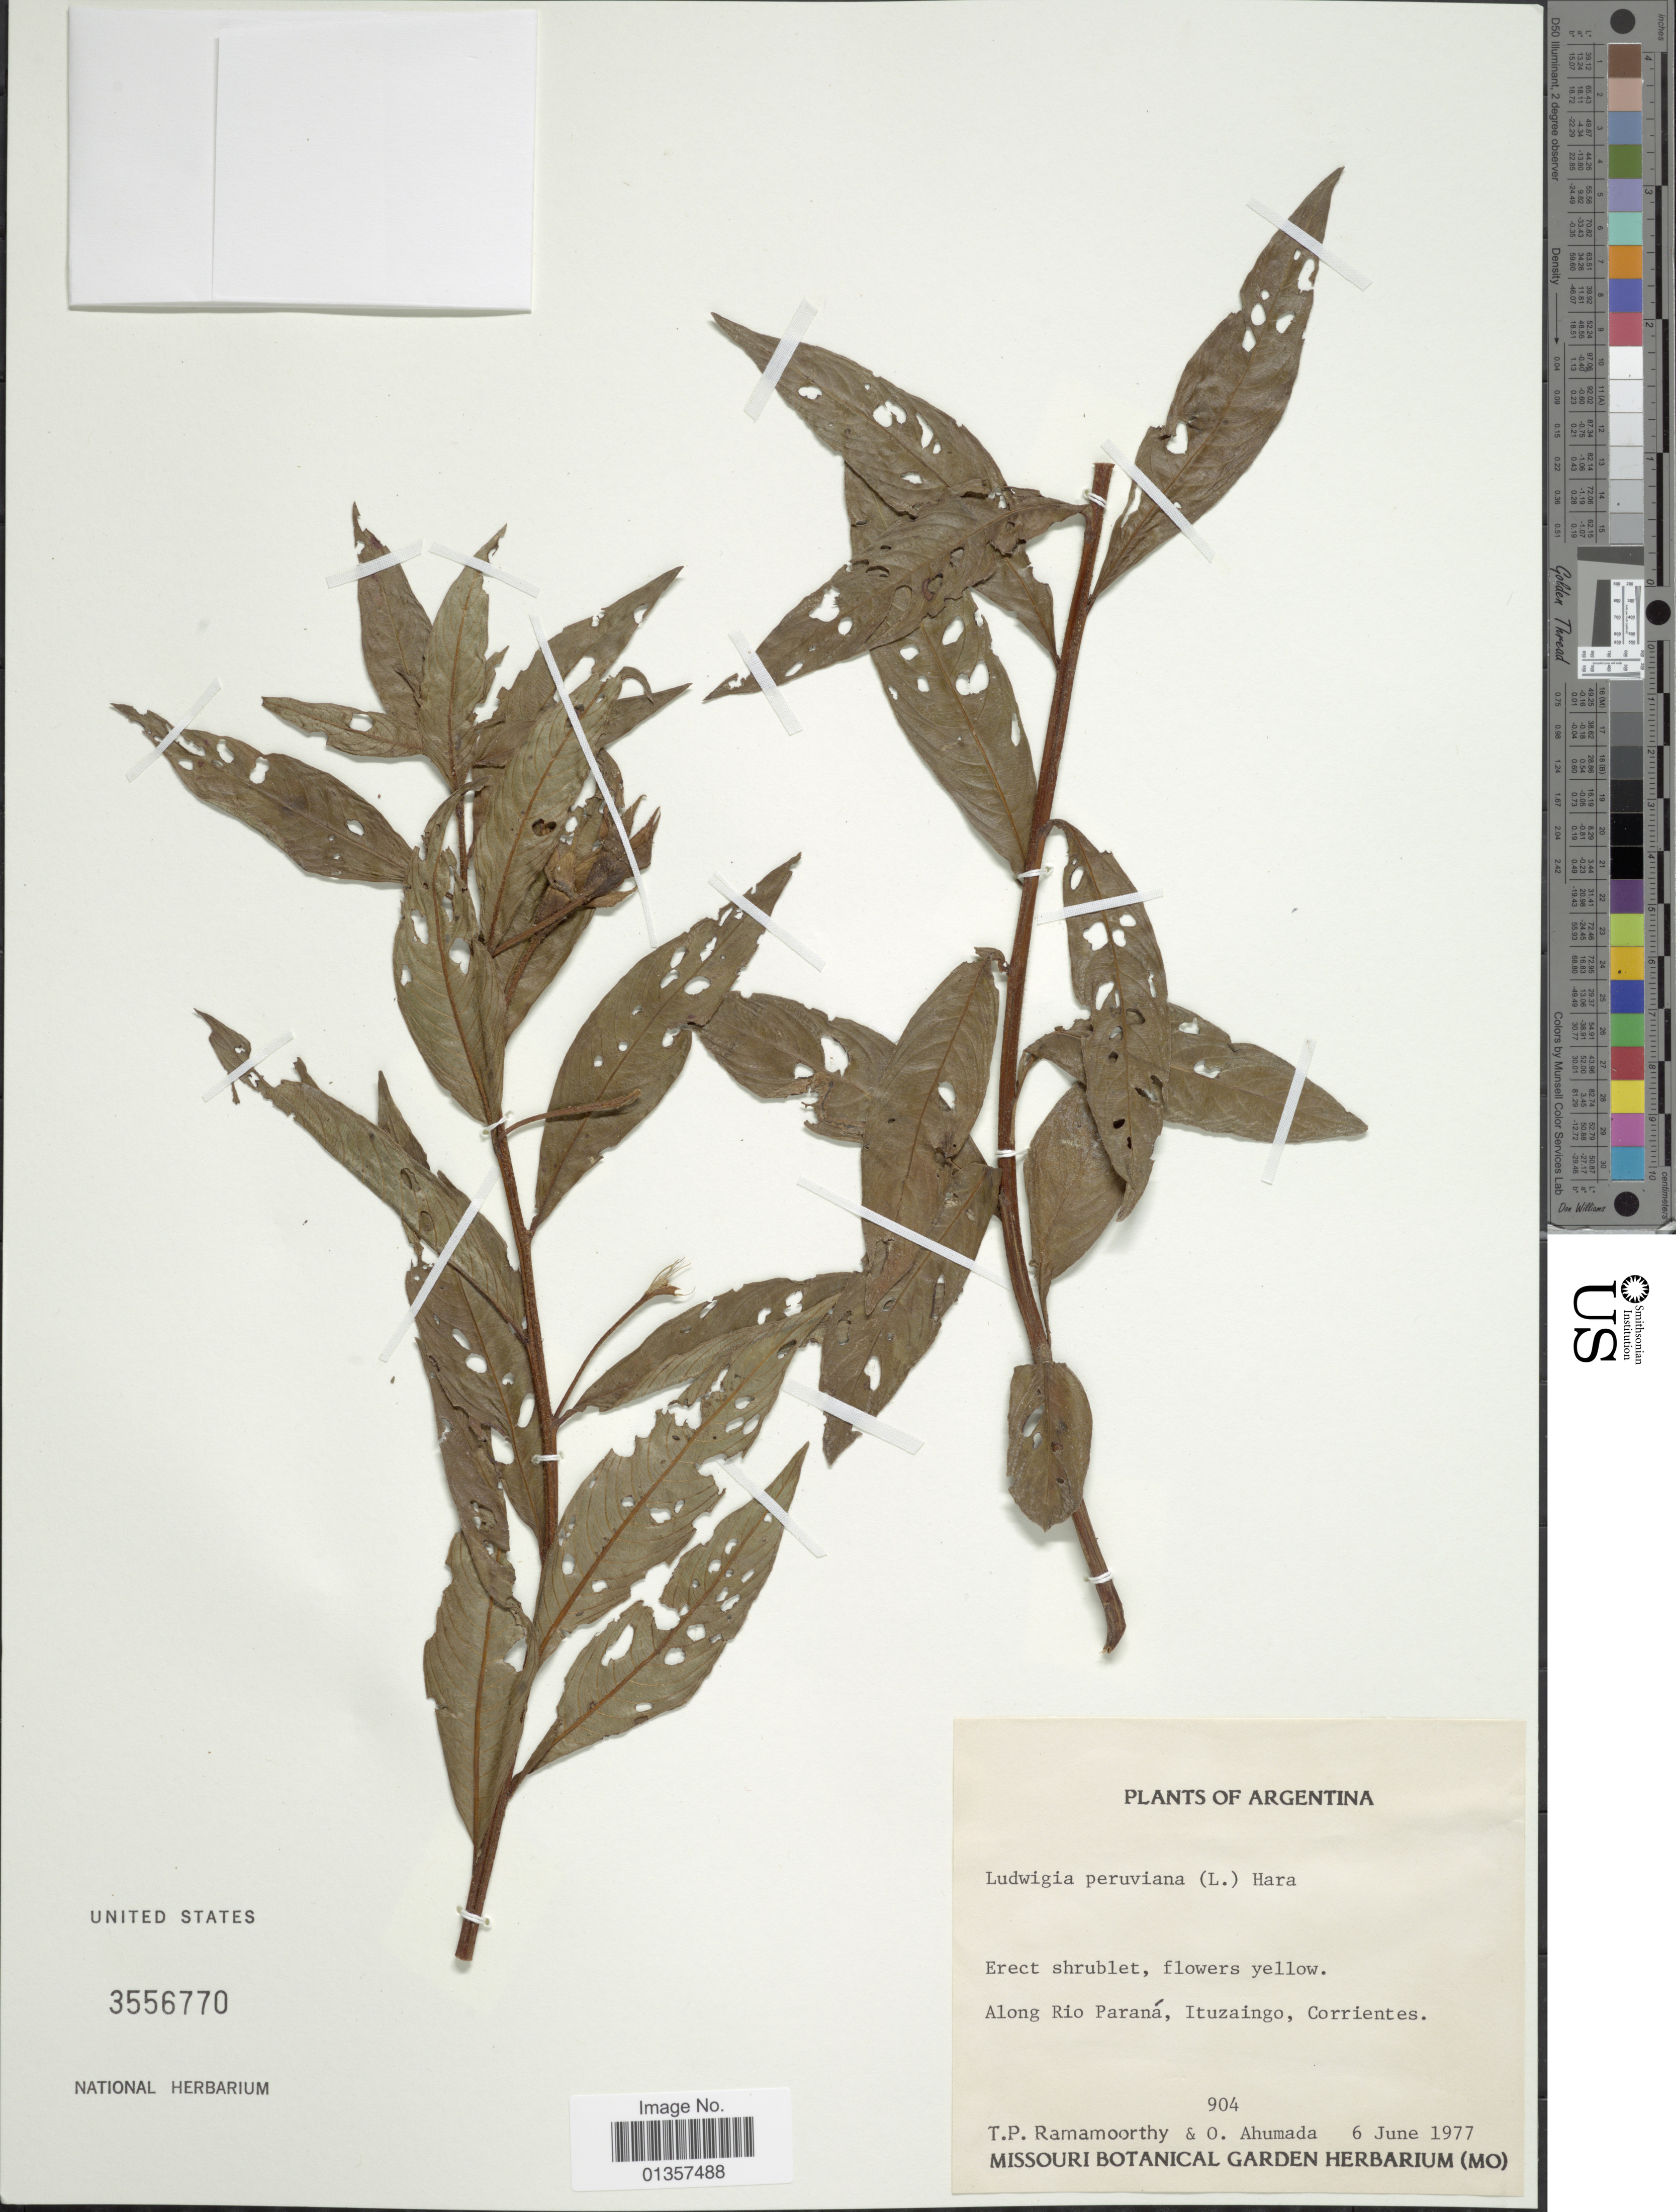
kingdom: Plantae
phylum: Tracheophyta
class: Magnoliopsida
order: Myrtales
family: Onagraceae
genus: Ludwigia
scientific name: Ludwigia peruviana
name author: (L.) H. Hara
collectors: T. P. Ramamoorthy & O. Ahumada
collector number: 904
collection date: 1977-06-06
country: Argentina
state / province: Corrientes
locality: Along Rio Paraná, Ituzaingo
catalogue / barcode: US 3556770